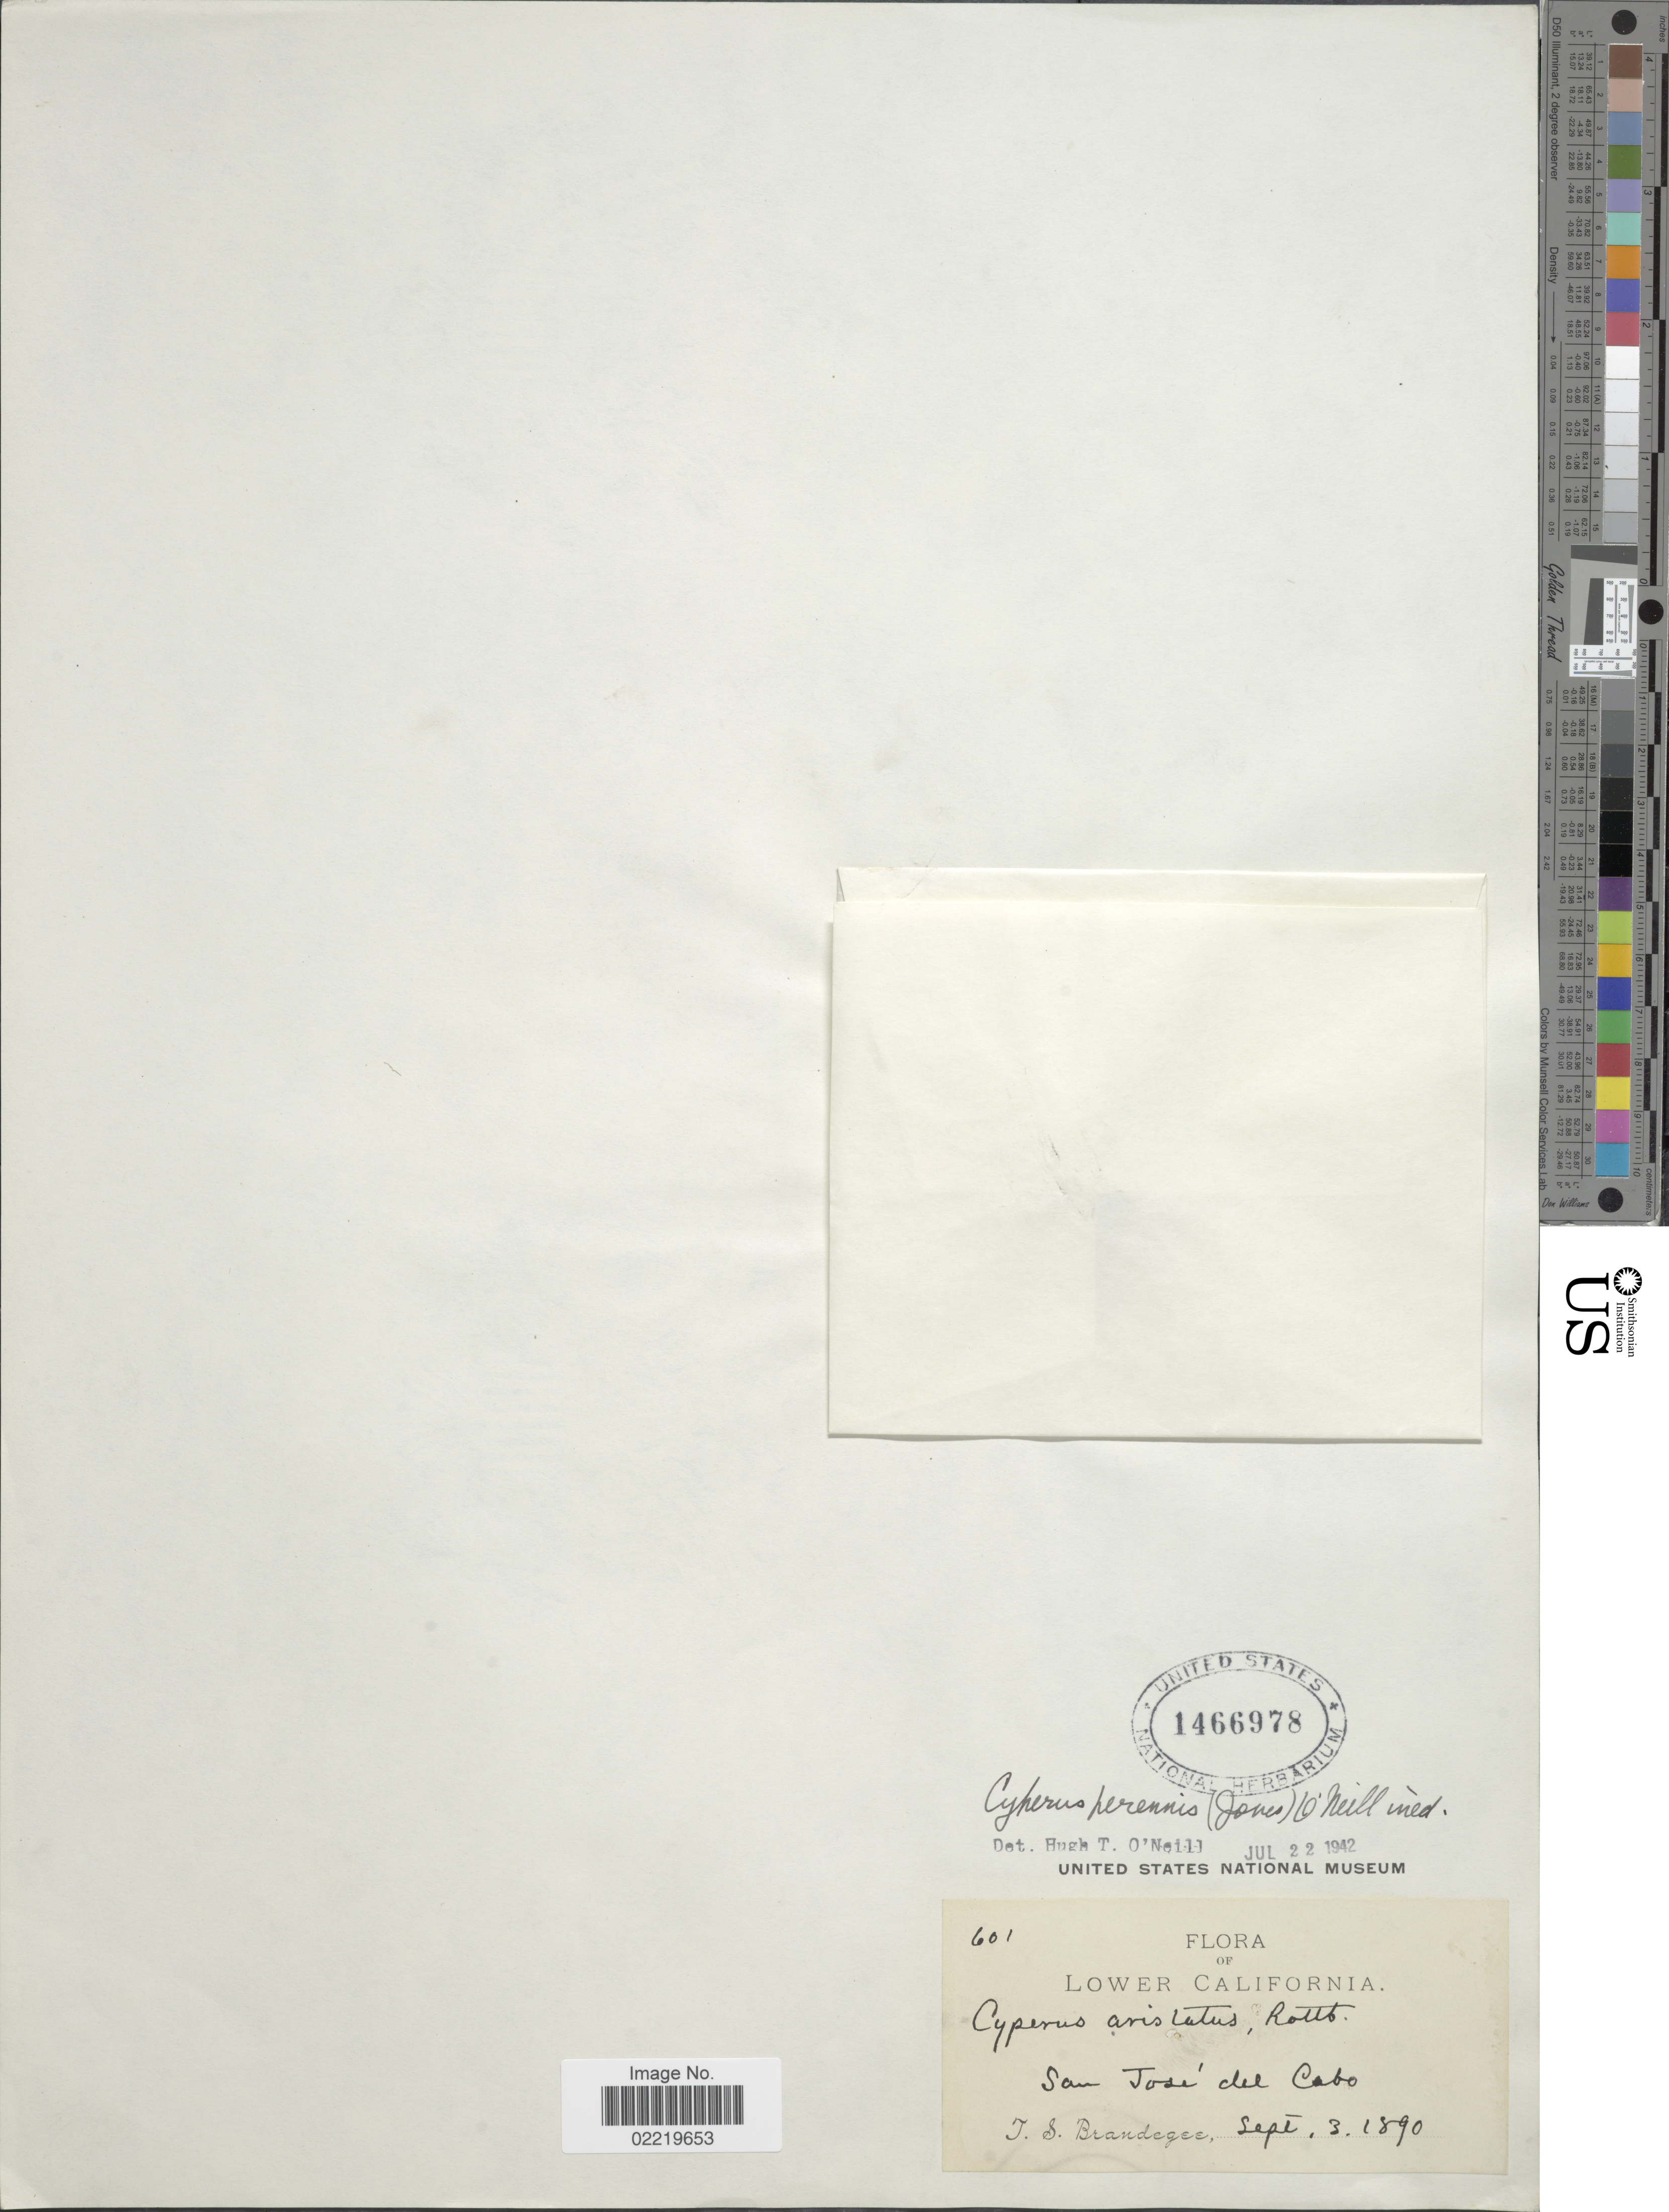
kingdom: Plantae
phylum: Tracheophyta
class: Liliopsida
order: Poales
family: Cyperaceae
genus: Cyperus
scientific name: Cyperus perennis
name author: (M.E. Jones) O'Neill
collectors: J. S. Brandegee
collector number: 601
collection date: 1890-09-03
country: Mexico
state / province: Baja California Sur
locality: San José del Cabo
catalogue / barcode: US 1466978